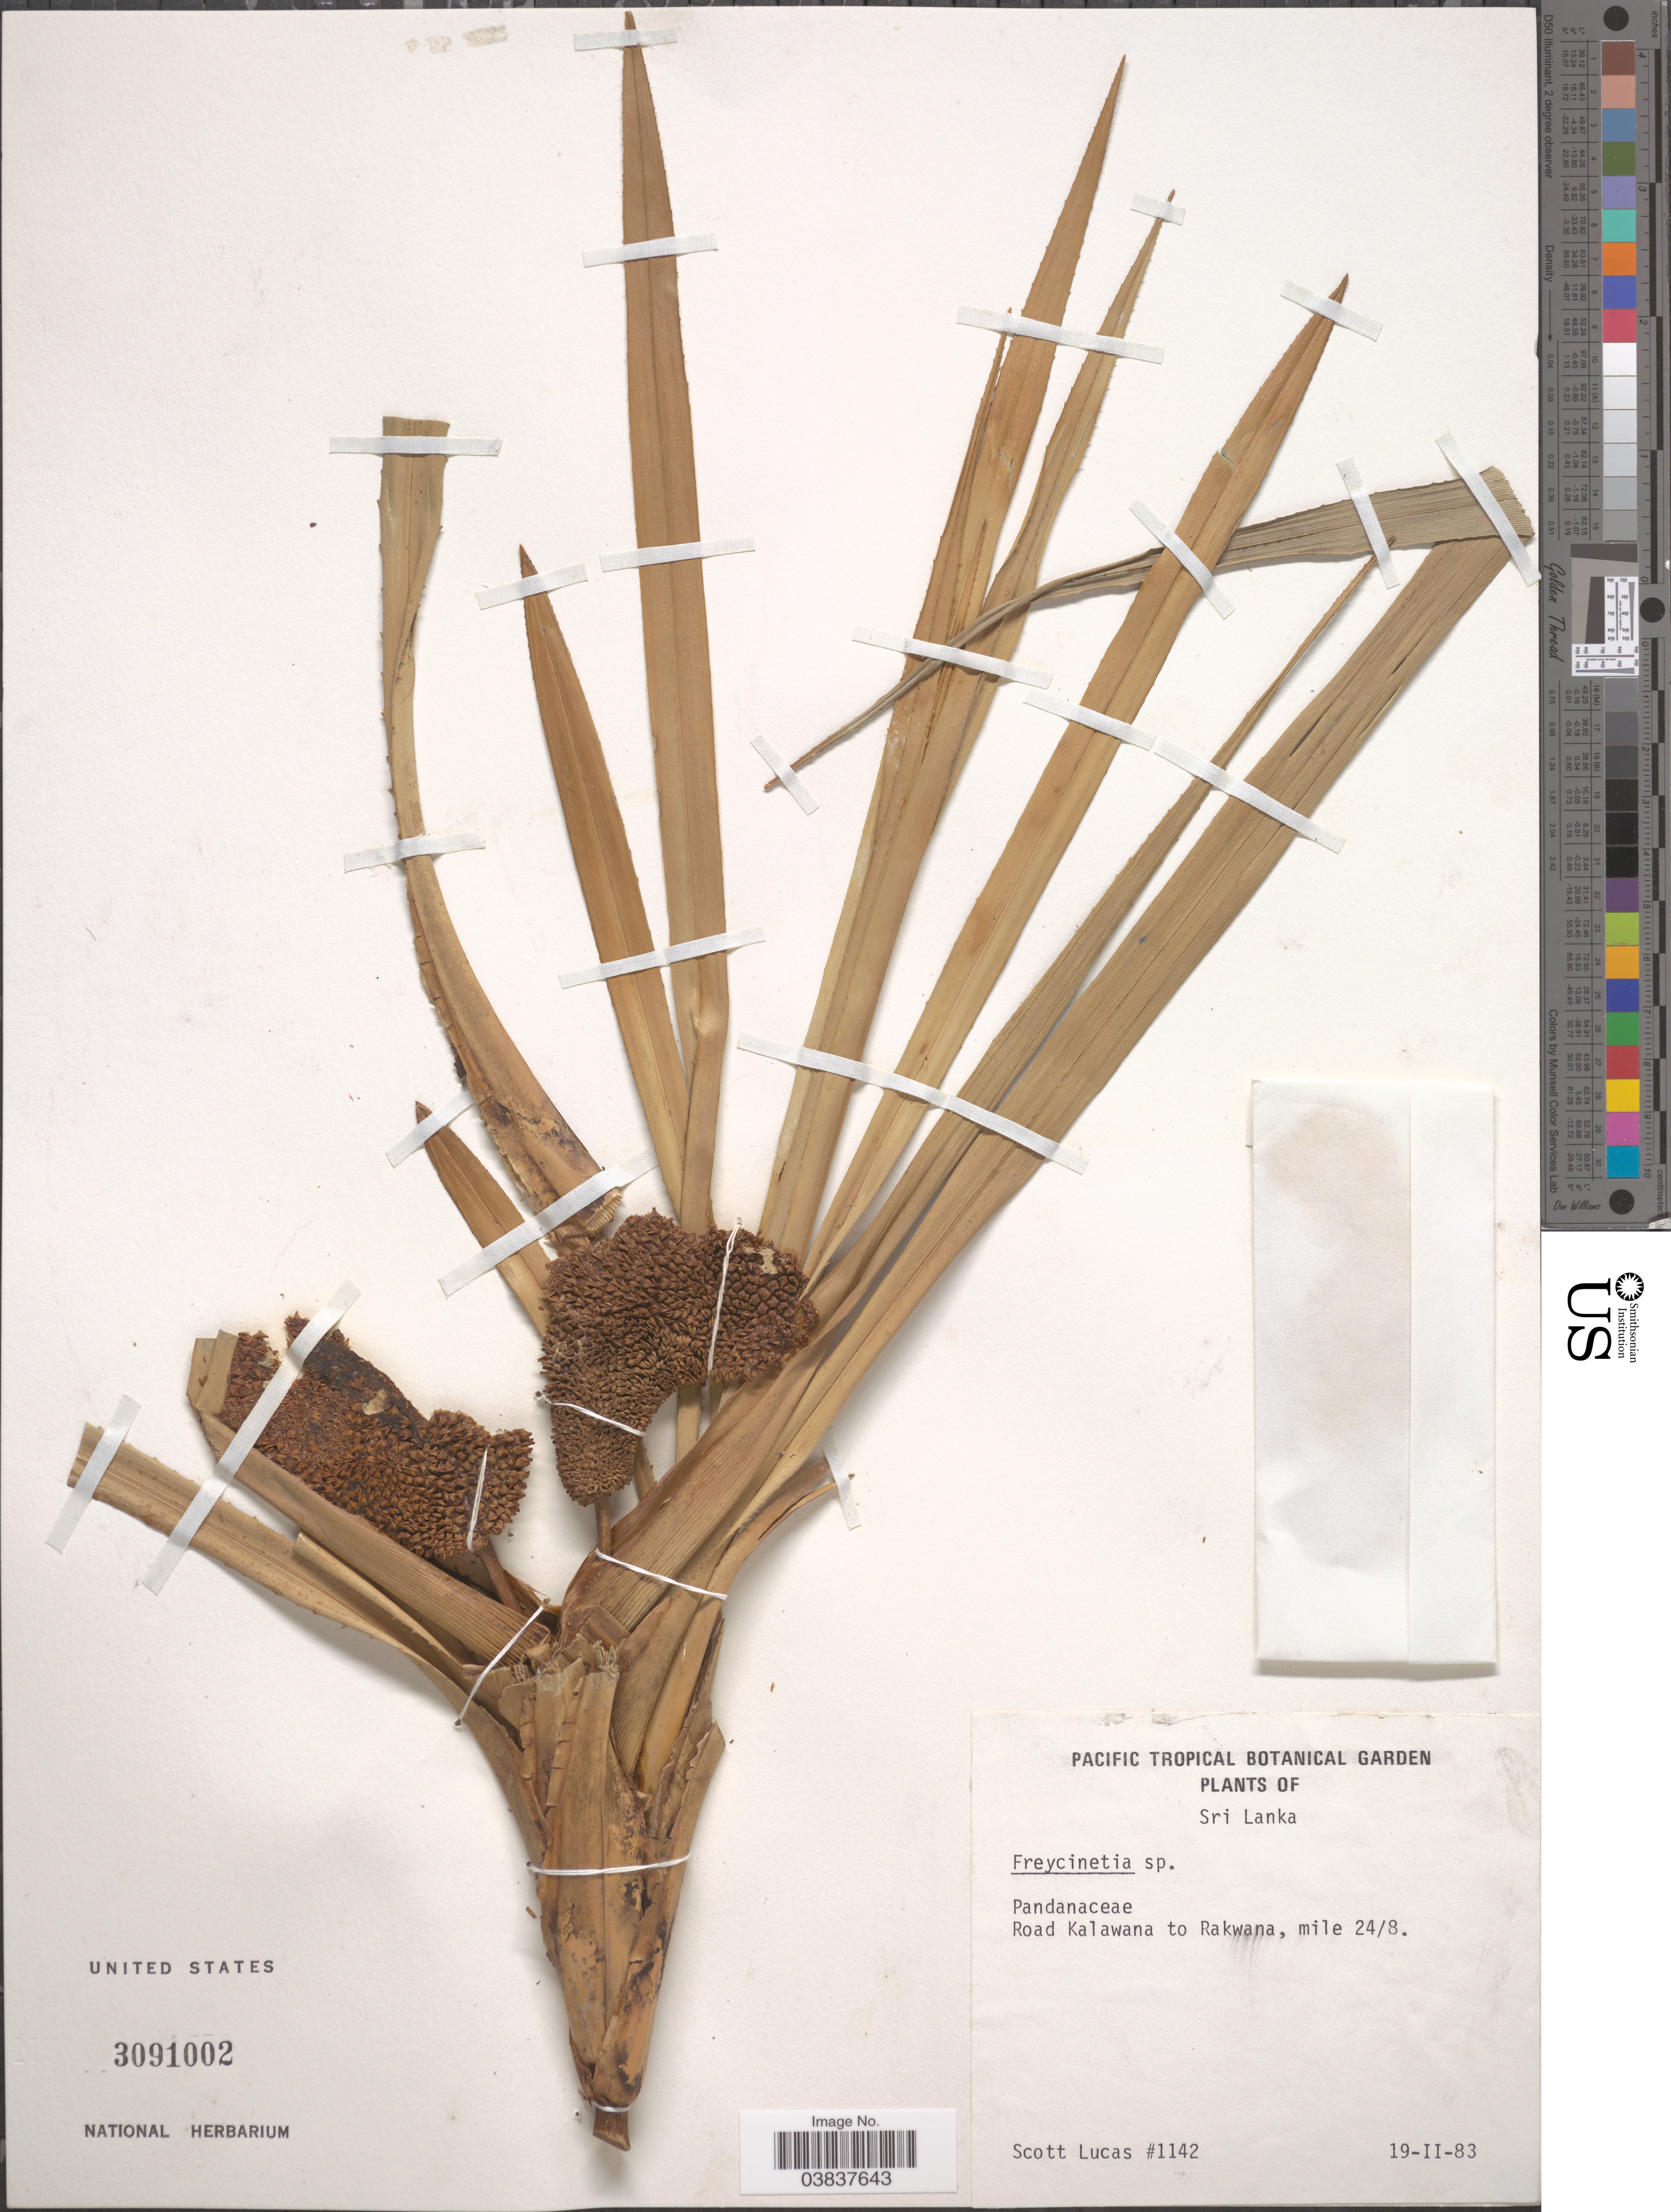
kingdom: Plantae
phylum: Tracheophyta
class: Liliopsida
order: Pandanales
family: Pandanaceae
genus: Freycinetia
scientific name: Freycinetia sp.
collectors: S. Lucas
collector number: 1142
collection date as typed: Transcribed d/m/y: 19/2/83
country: Sri Lanka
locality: Road Kalawana to Rakwana, mile 24/8.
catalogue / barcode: US 3091002